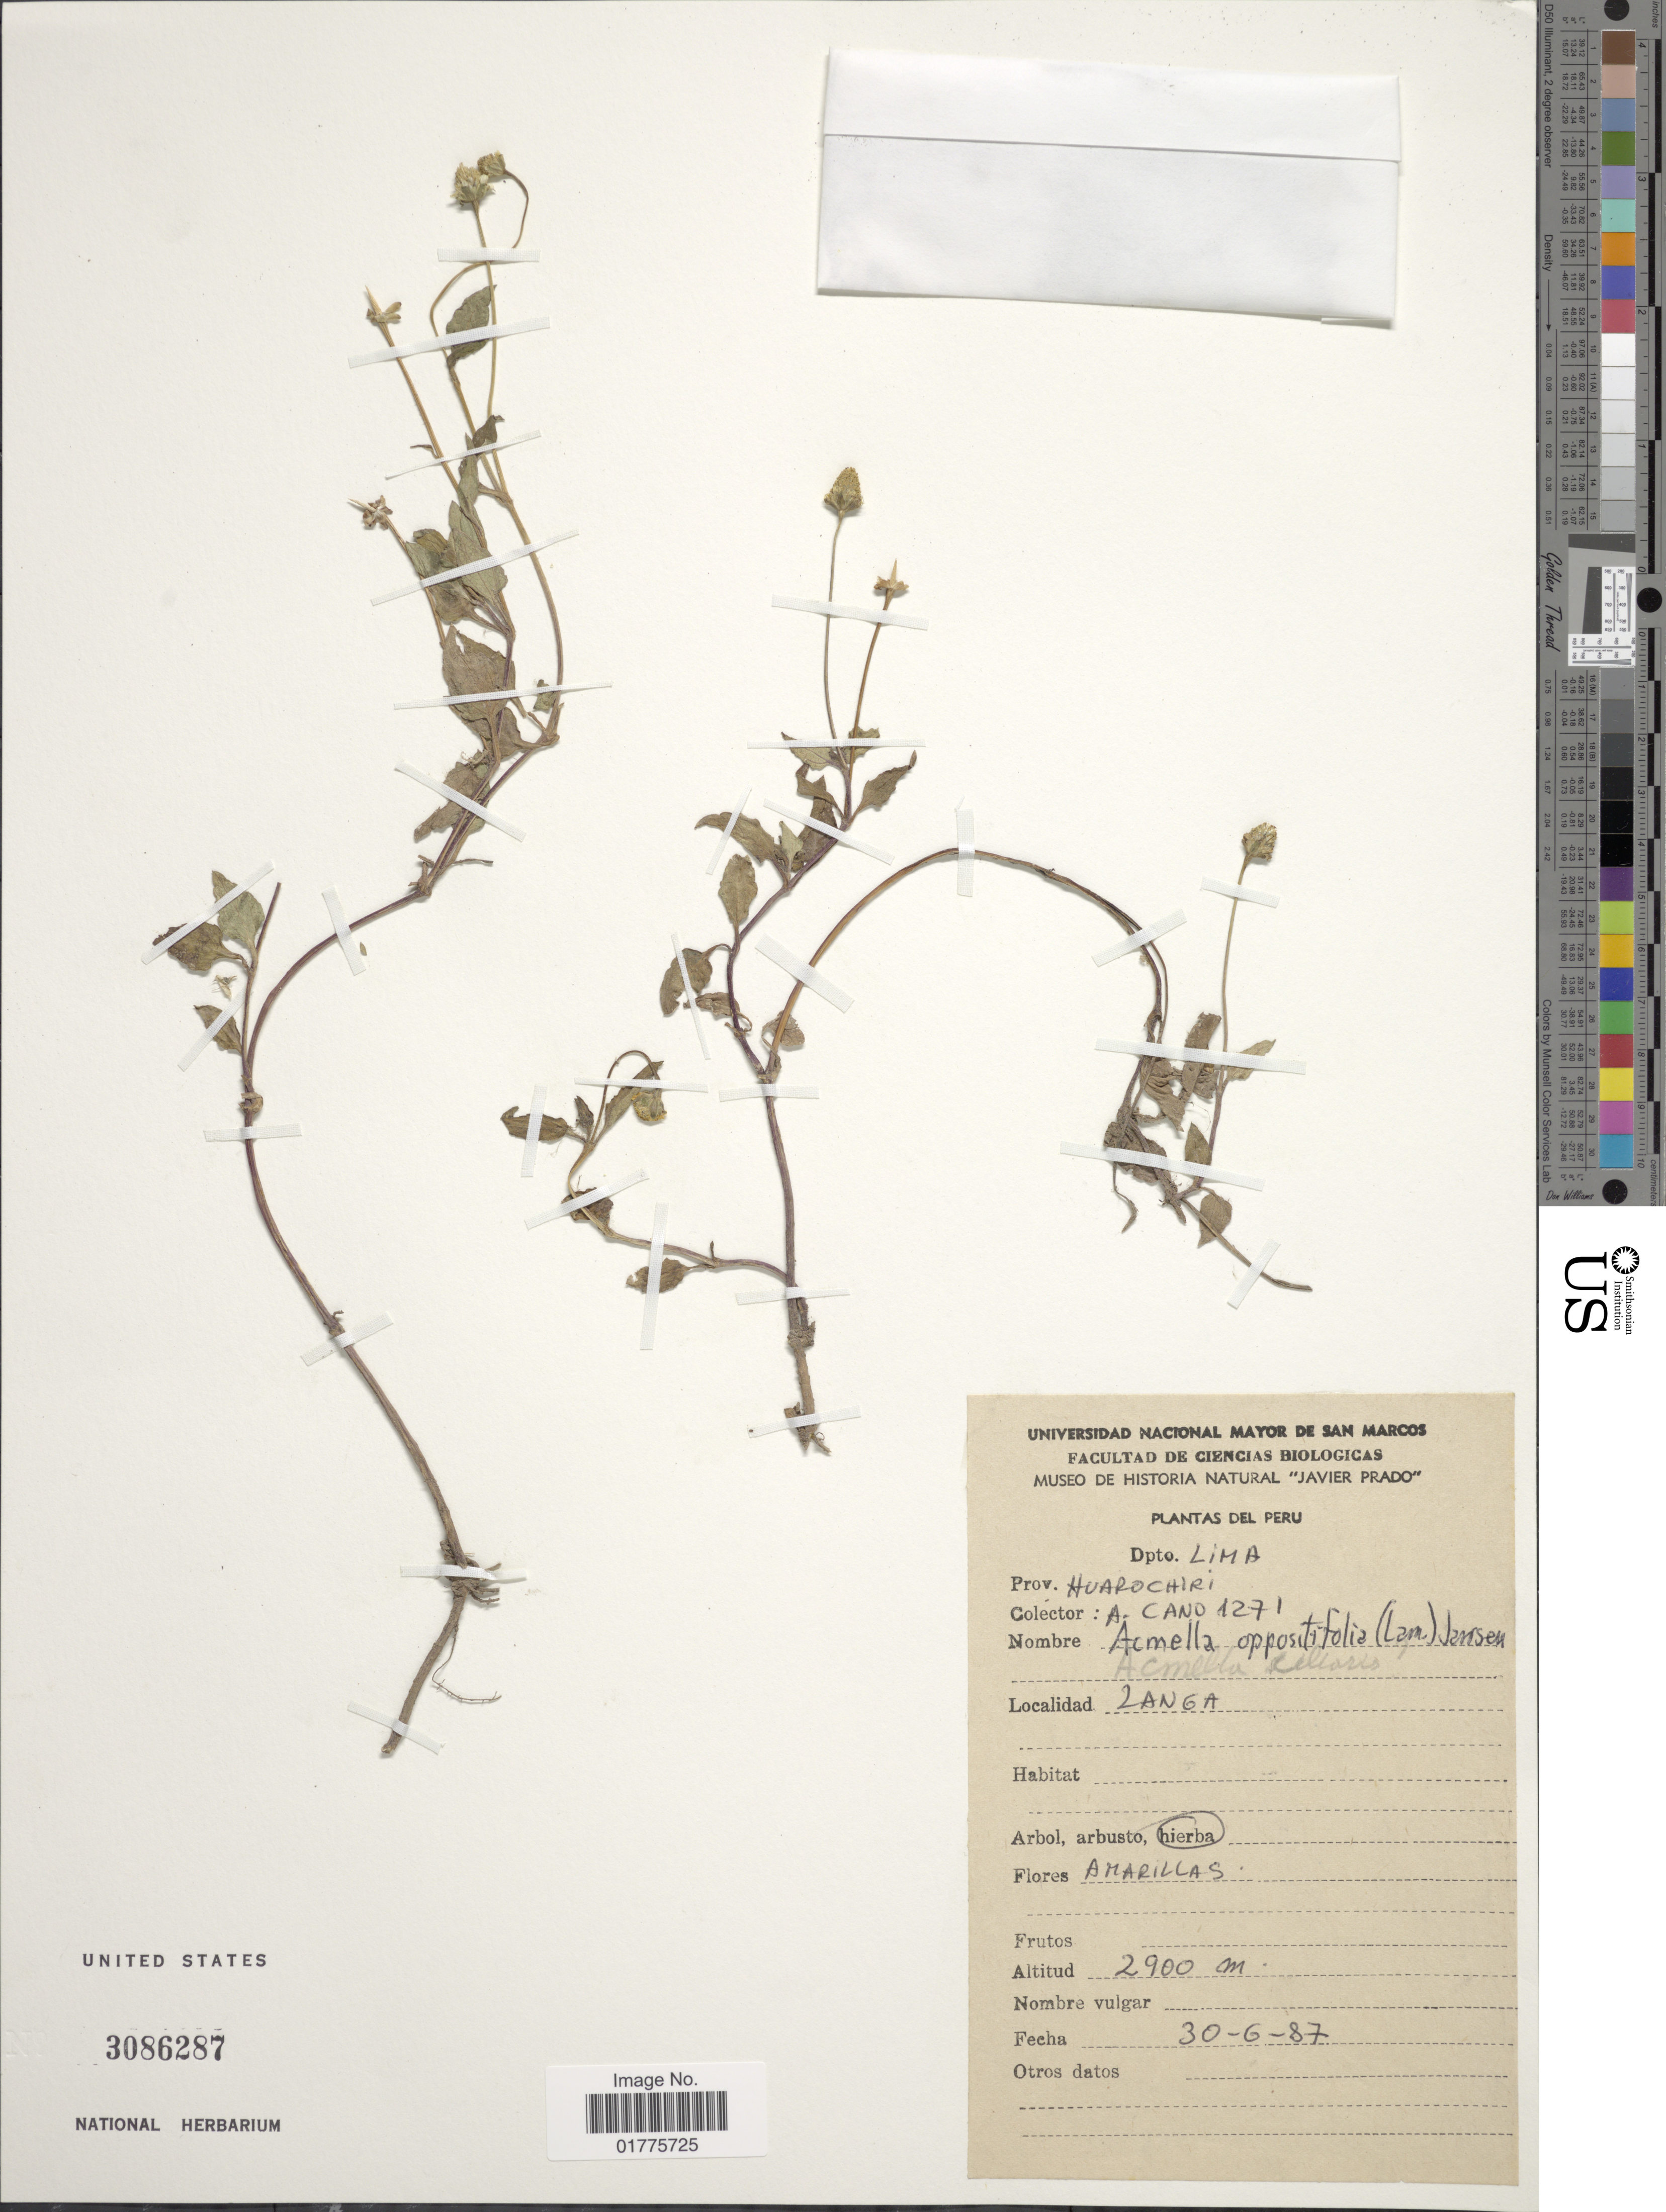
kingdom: Plantae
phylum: Tracheophyta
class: Magnoliopsida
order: Asterales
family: Asteraceae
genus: Acmella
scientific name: Acmella repens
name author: (Walter) Rich.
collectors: A. Cano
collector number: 1271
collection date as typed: Transcribed d/m/y: 30/6/87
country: Peru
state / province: Lima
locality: Prov. Huarochiri, Zanga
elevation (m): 2900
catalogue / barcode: US 3086287